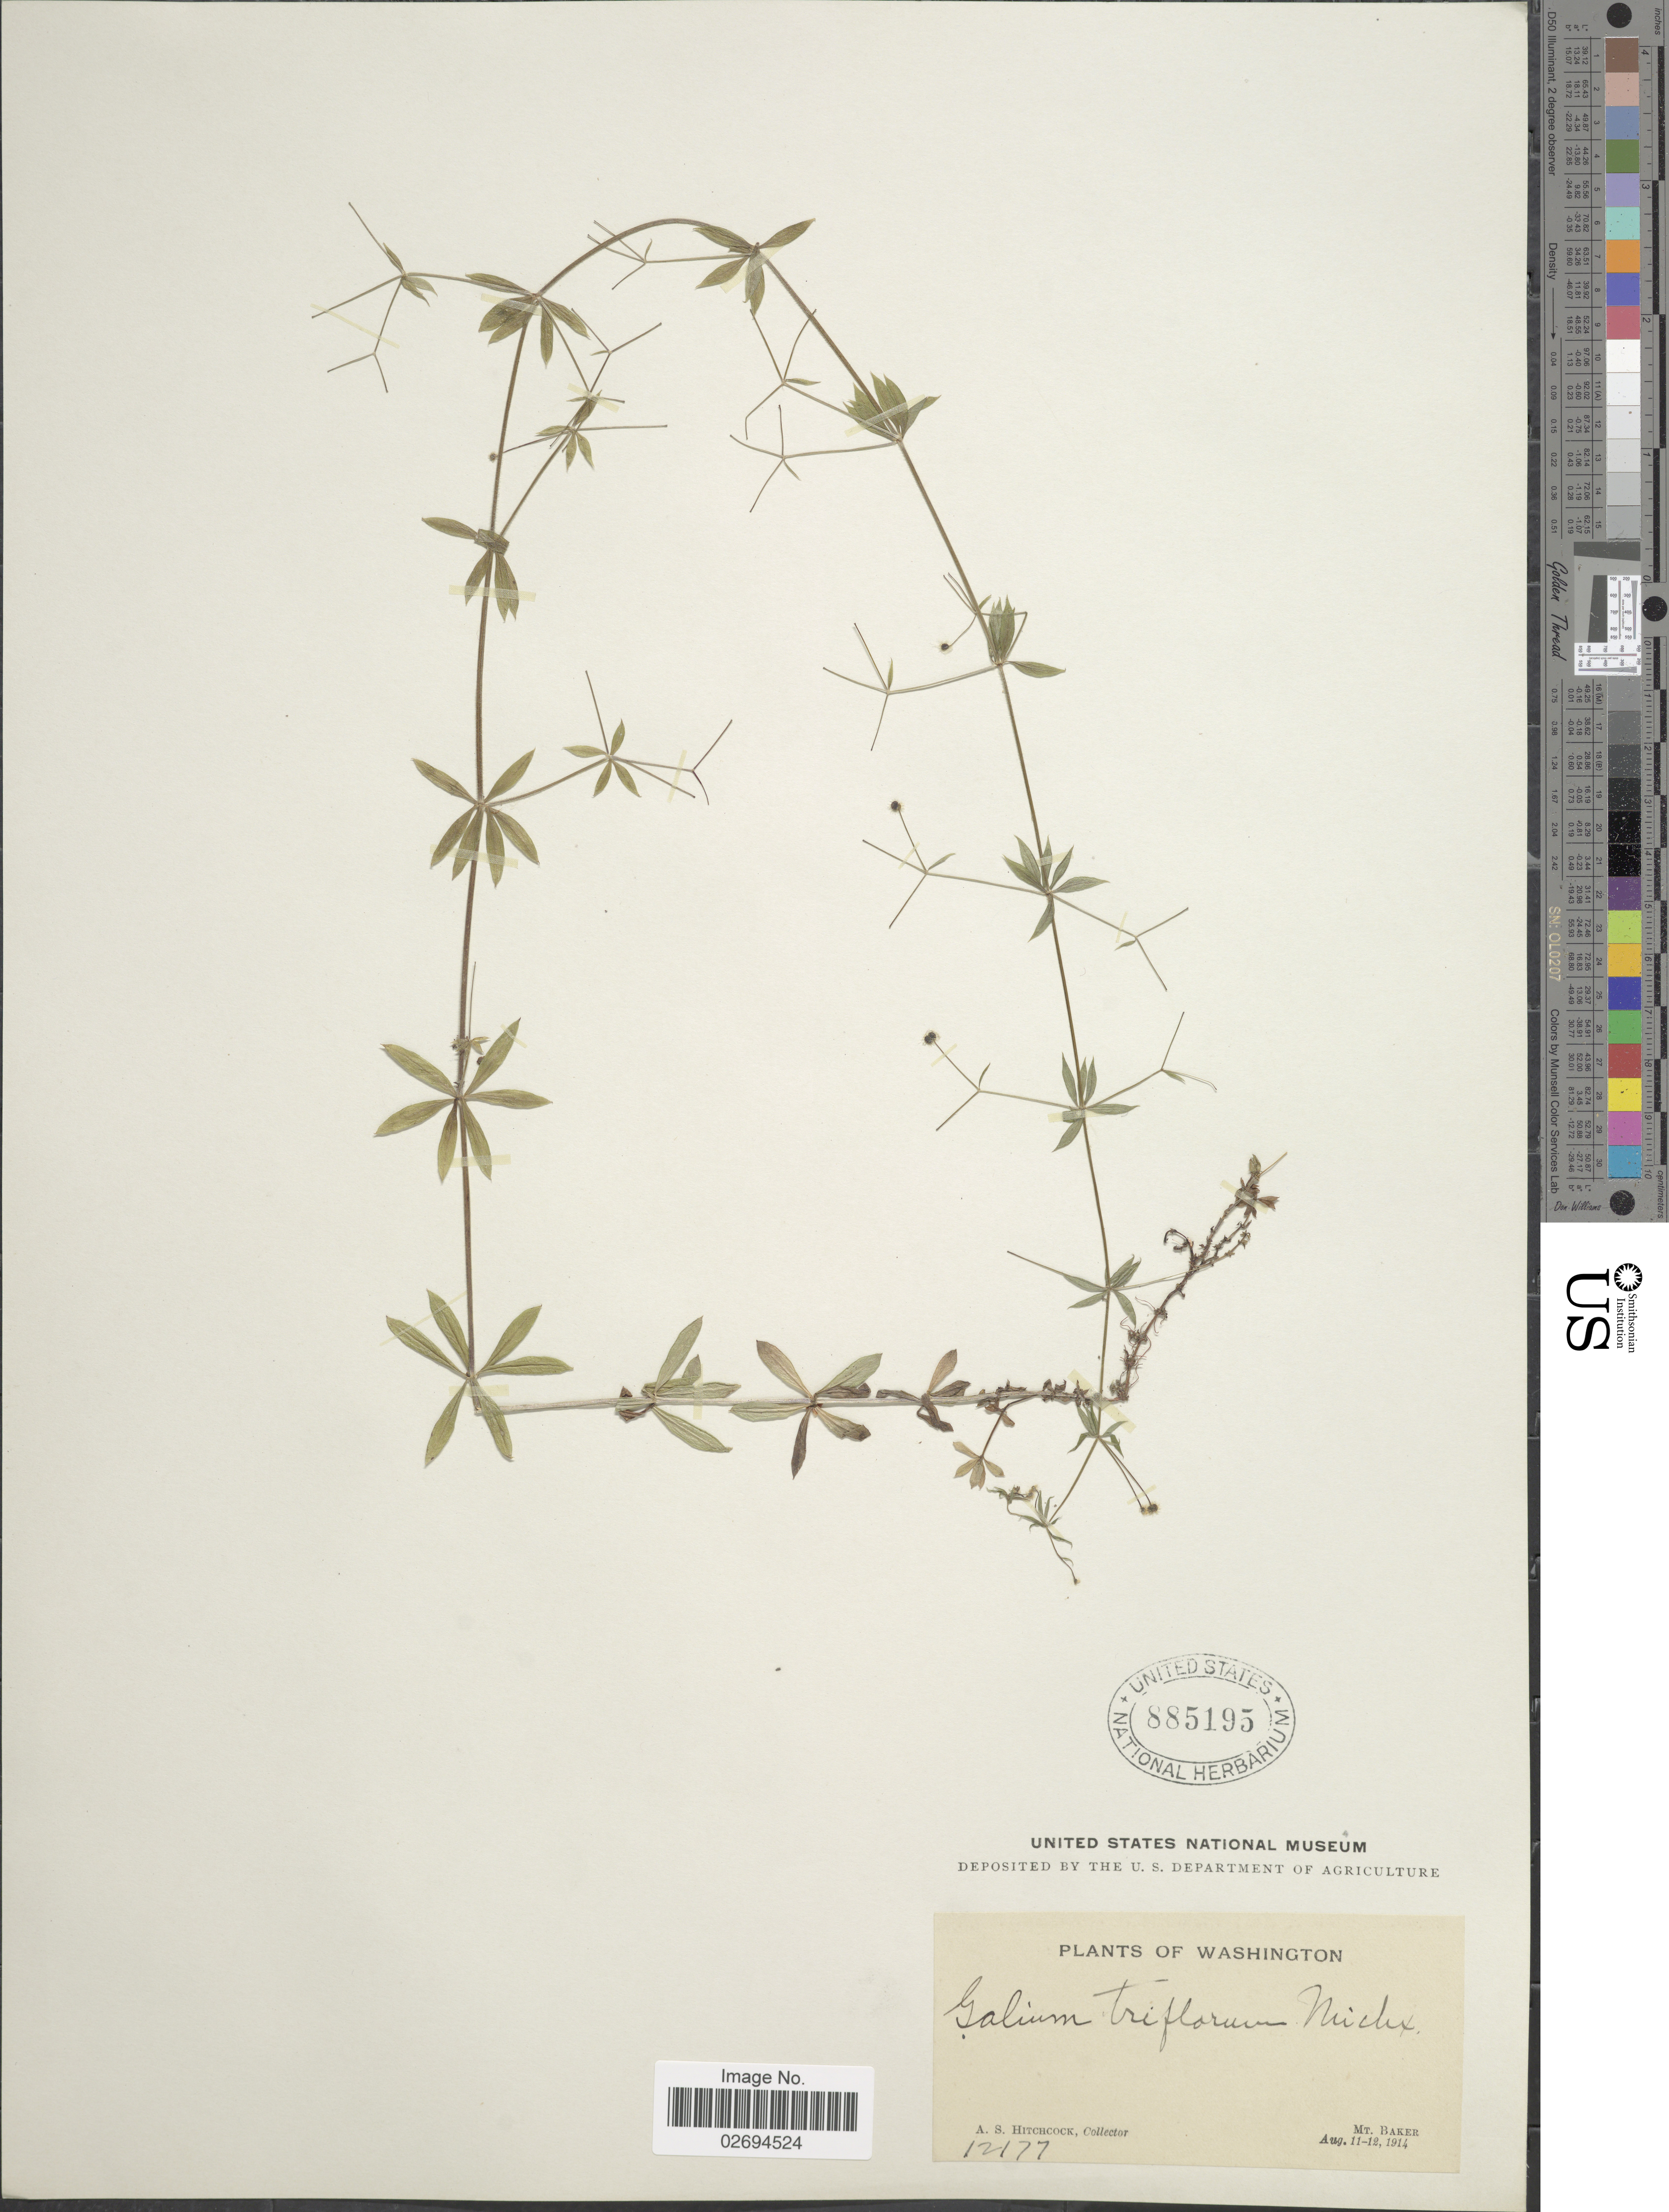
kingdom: Plantae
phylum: Tracheophyta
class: Magnoliopsida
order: Gentianales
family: Rubiaceae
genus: Galium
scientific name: Galium triflorum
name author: Michx.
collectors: A. S. Hitchcock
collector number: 12177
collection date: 1914-08-11/1914-08-12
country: United States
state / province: Washington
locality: Mt. Baker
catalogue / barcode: US 885195